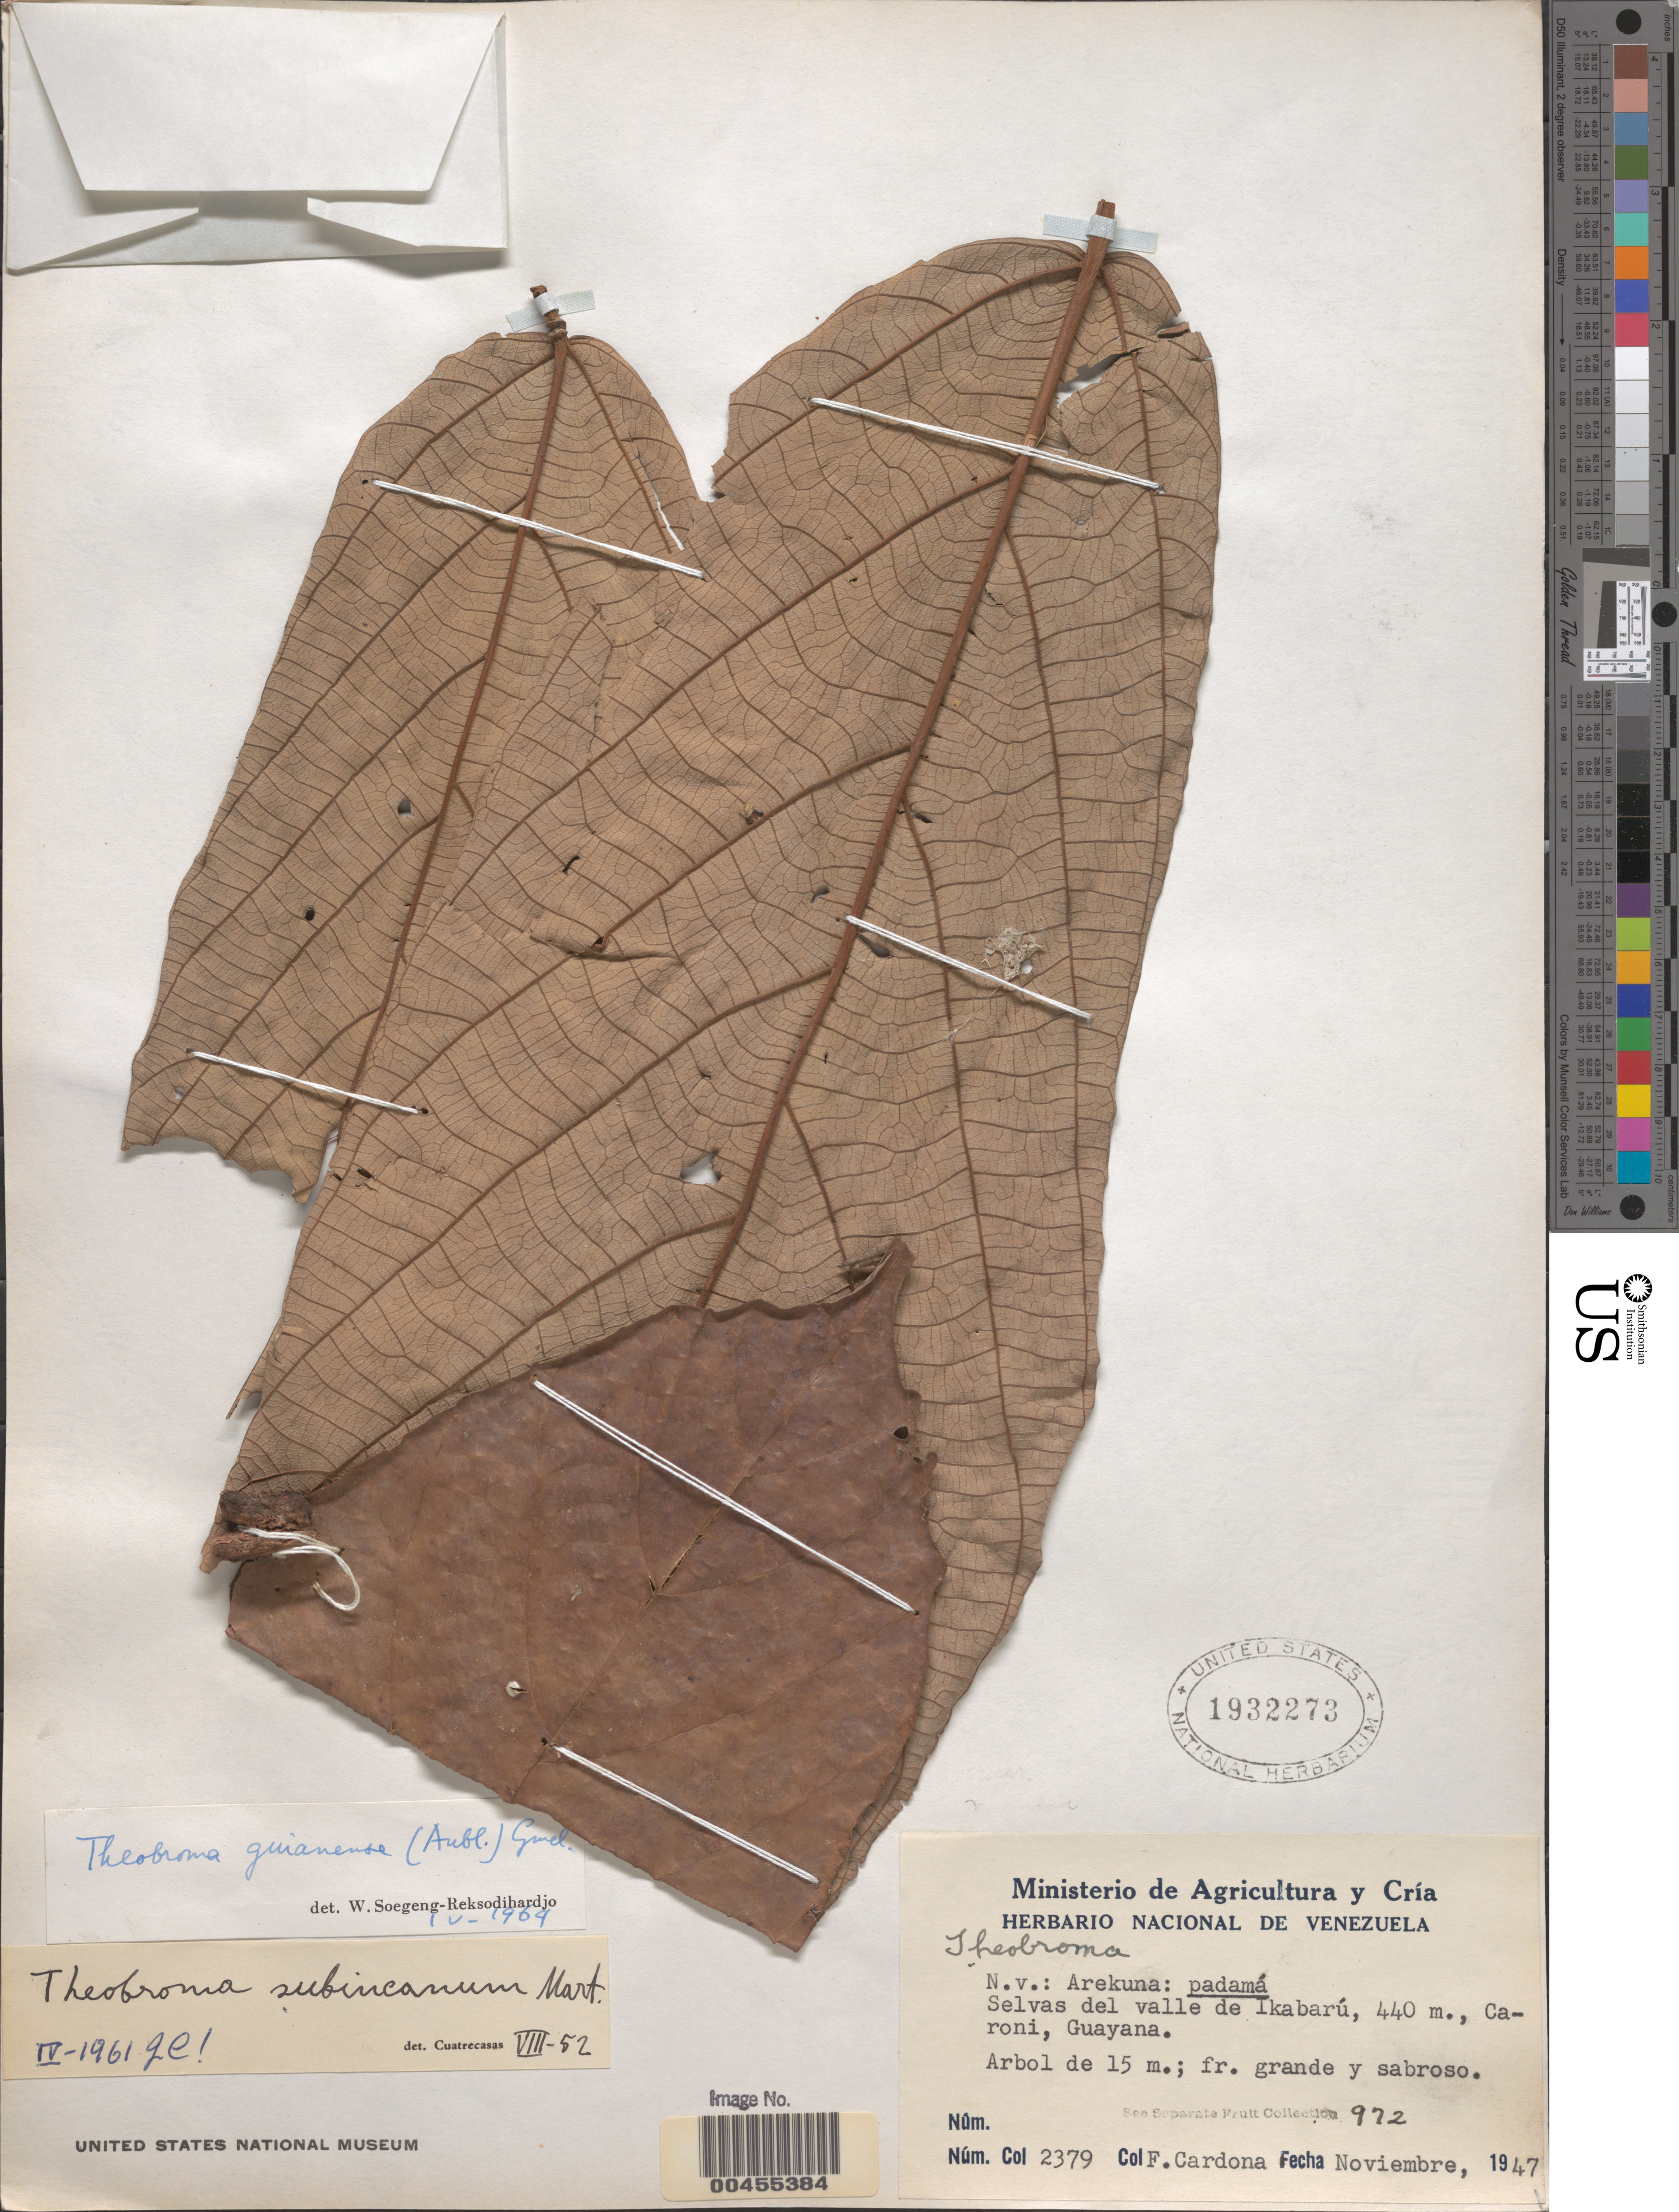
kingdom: Plantae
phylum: Tracheophyta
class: Magnoliopsida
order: Malvales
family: Malvaceae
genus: Theobroma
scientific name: Theobroma subincanum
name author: Mart.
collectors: F. Cardona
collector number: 2379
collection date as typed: Nov 1947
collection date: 1947-11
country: Venezuela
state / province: Bolívar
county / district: Caroni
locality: Selvas del valle de Ikabarú, Caroni, Guayana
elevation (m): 440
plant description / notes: Common name: Padamá; Common name language: Arekuna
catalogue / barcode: US 1932273